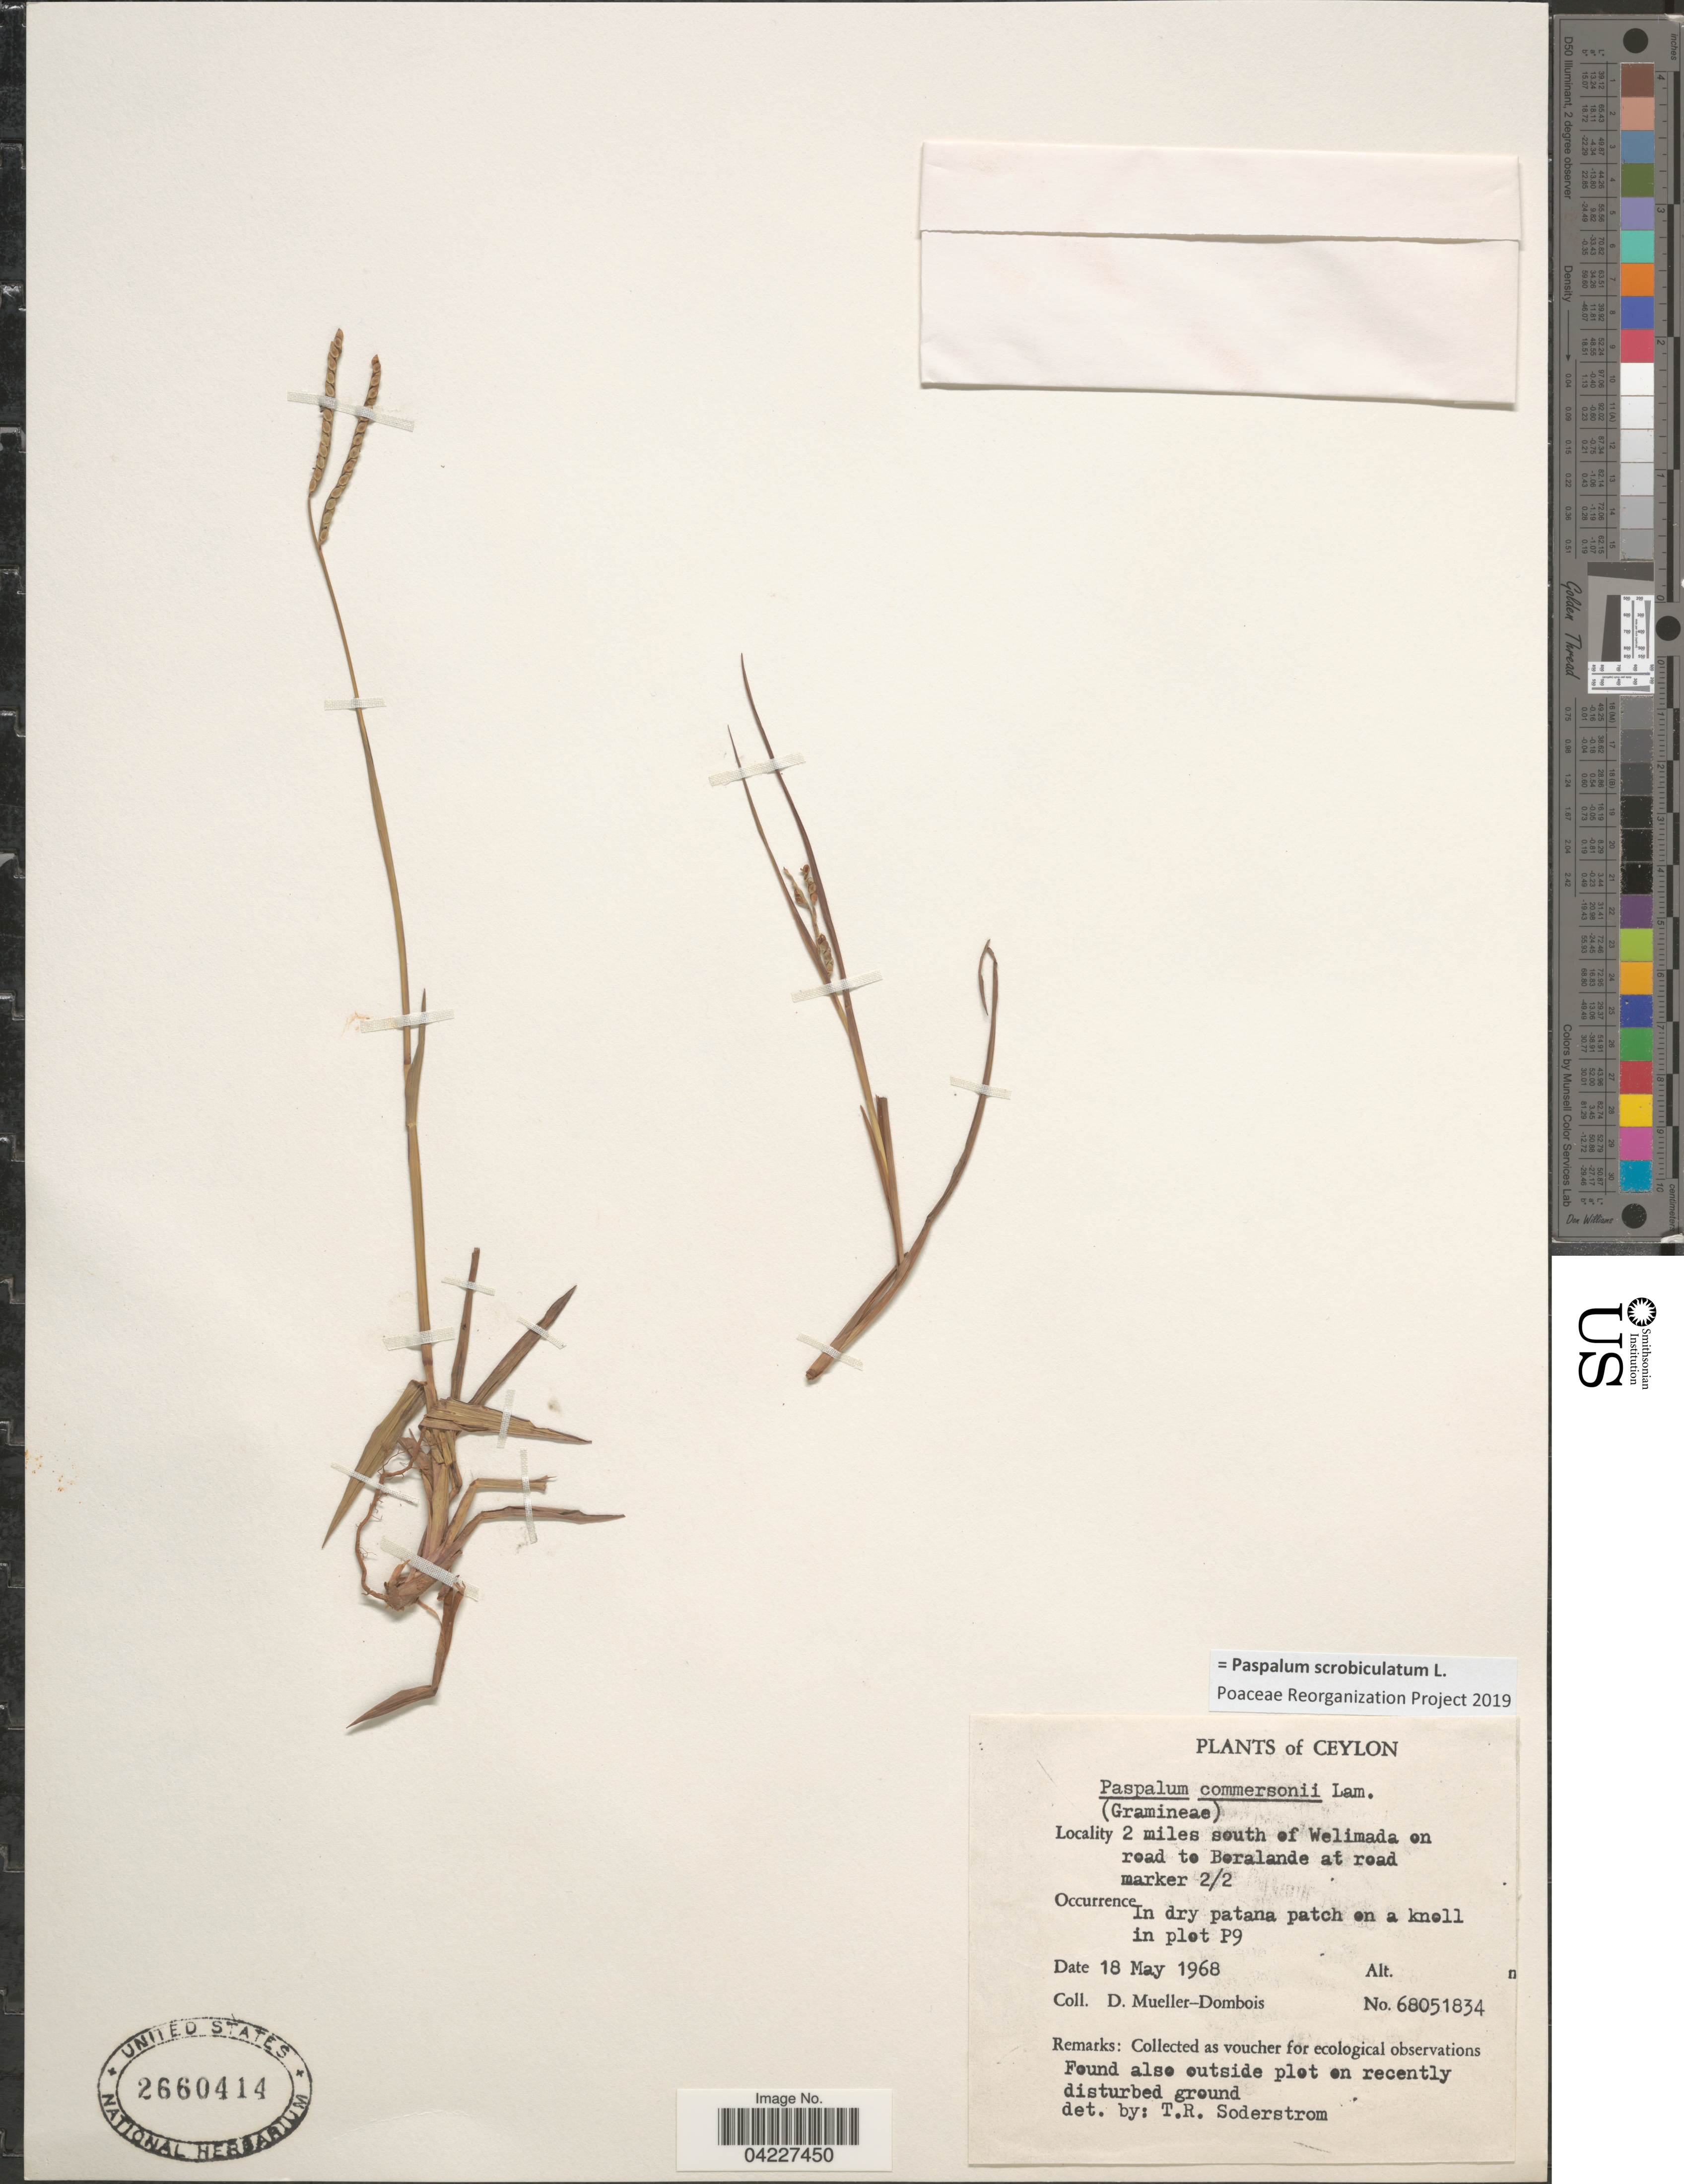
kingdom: Plantae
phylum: Tracheophyta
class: Liliopsida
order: Poales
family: Poaceae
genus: Paspalum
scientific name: Paspalum scrobiculatum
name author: L.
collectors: D. Mueller-Dombois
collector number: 68051834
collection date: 1968-05-18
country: Sri Lanka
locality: Ceylon. 2 miles south of Welimada on road to Beralande at road marker 2/2. In dry patana patch on a knoll in plot P9.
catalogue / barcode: US 2660414